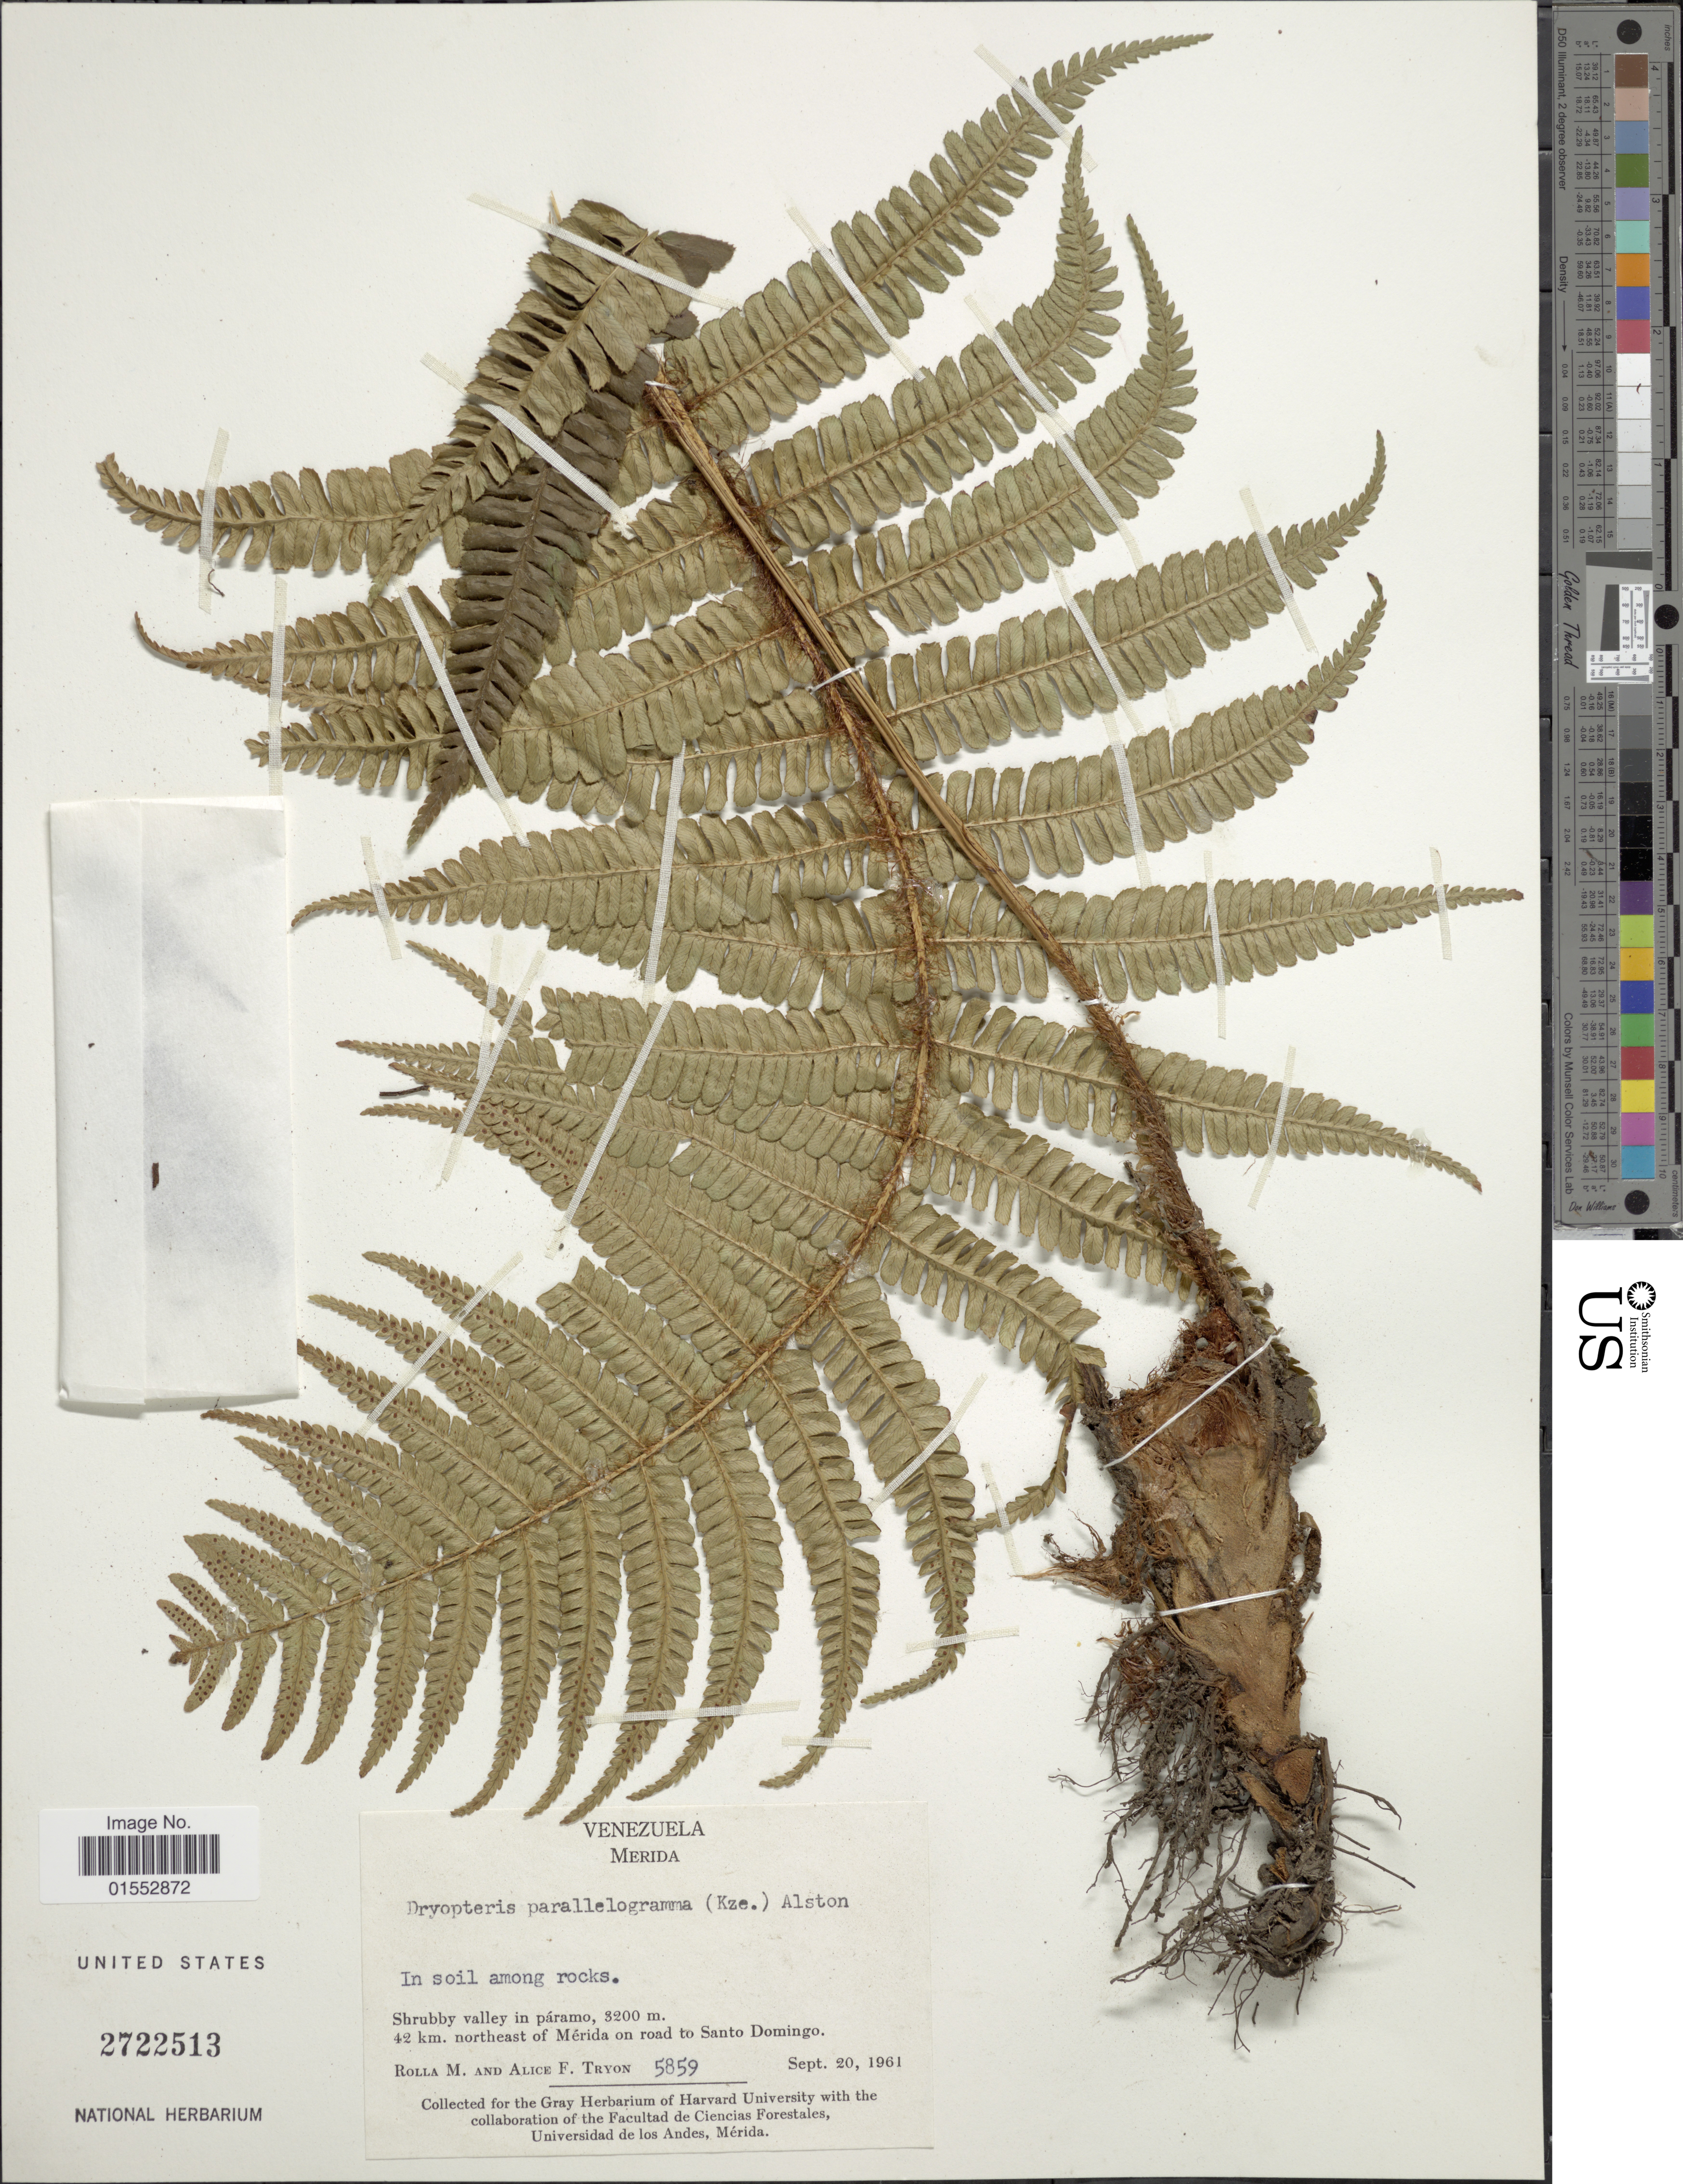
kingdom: Plantae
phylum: Tracheophyta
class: Polypodiopsida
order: Polypodiales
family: Dryopteridaceae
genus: Dryopteris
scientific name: Dryopteris wallichiana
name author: (Spreng.) Hyl.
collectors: R. M. Tryon & A. F. Tryon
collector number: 5859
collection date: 1961-09-20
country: Venezuela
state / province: Mérida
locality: Shrubby valley in paramo, 42 km. northeast of Merida on road to Santo Domingo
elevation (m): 3200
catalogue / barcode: US 2722513